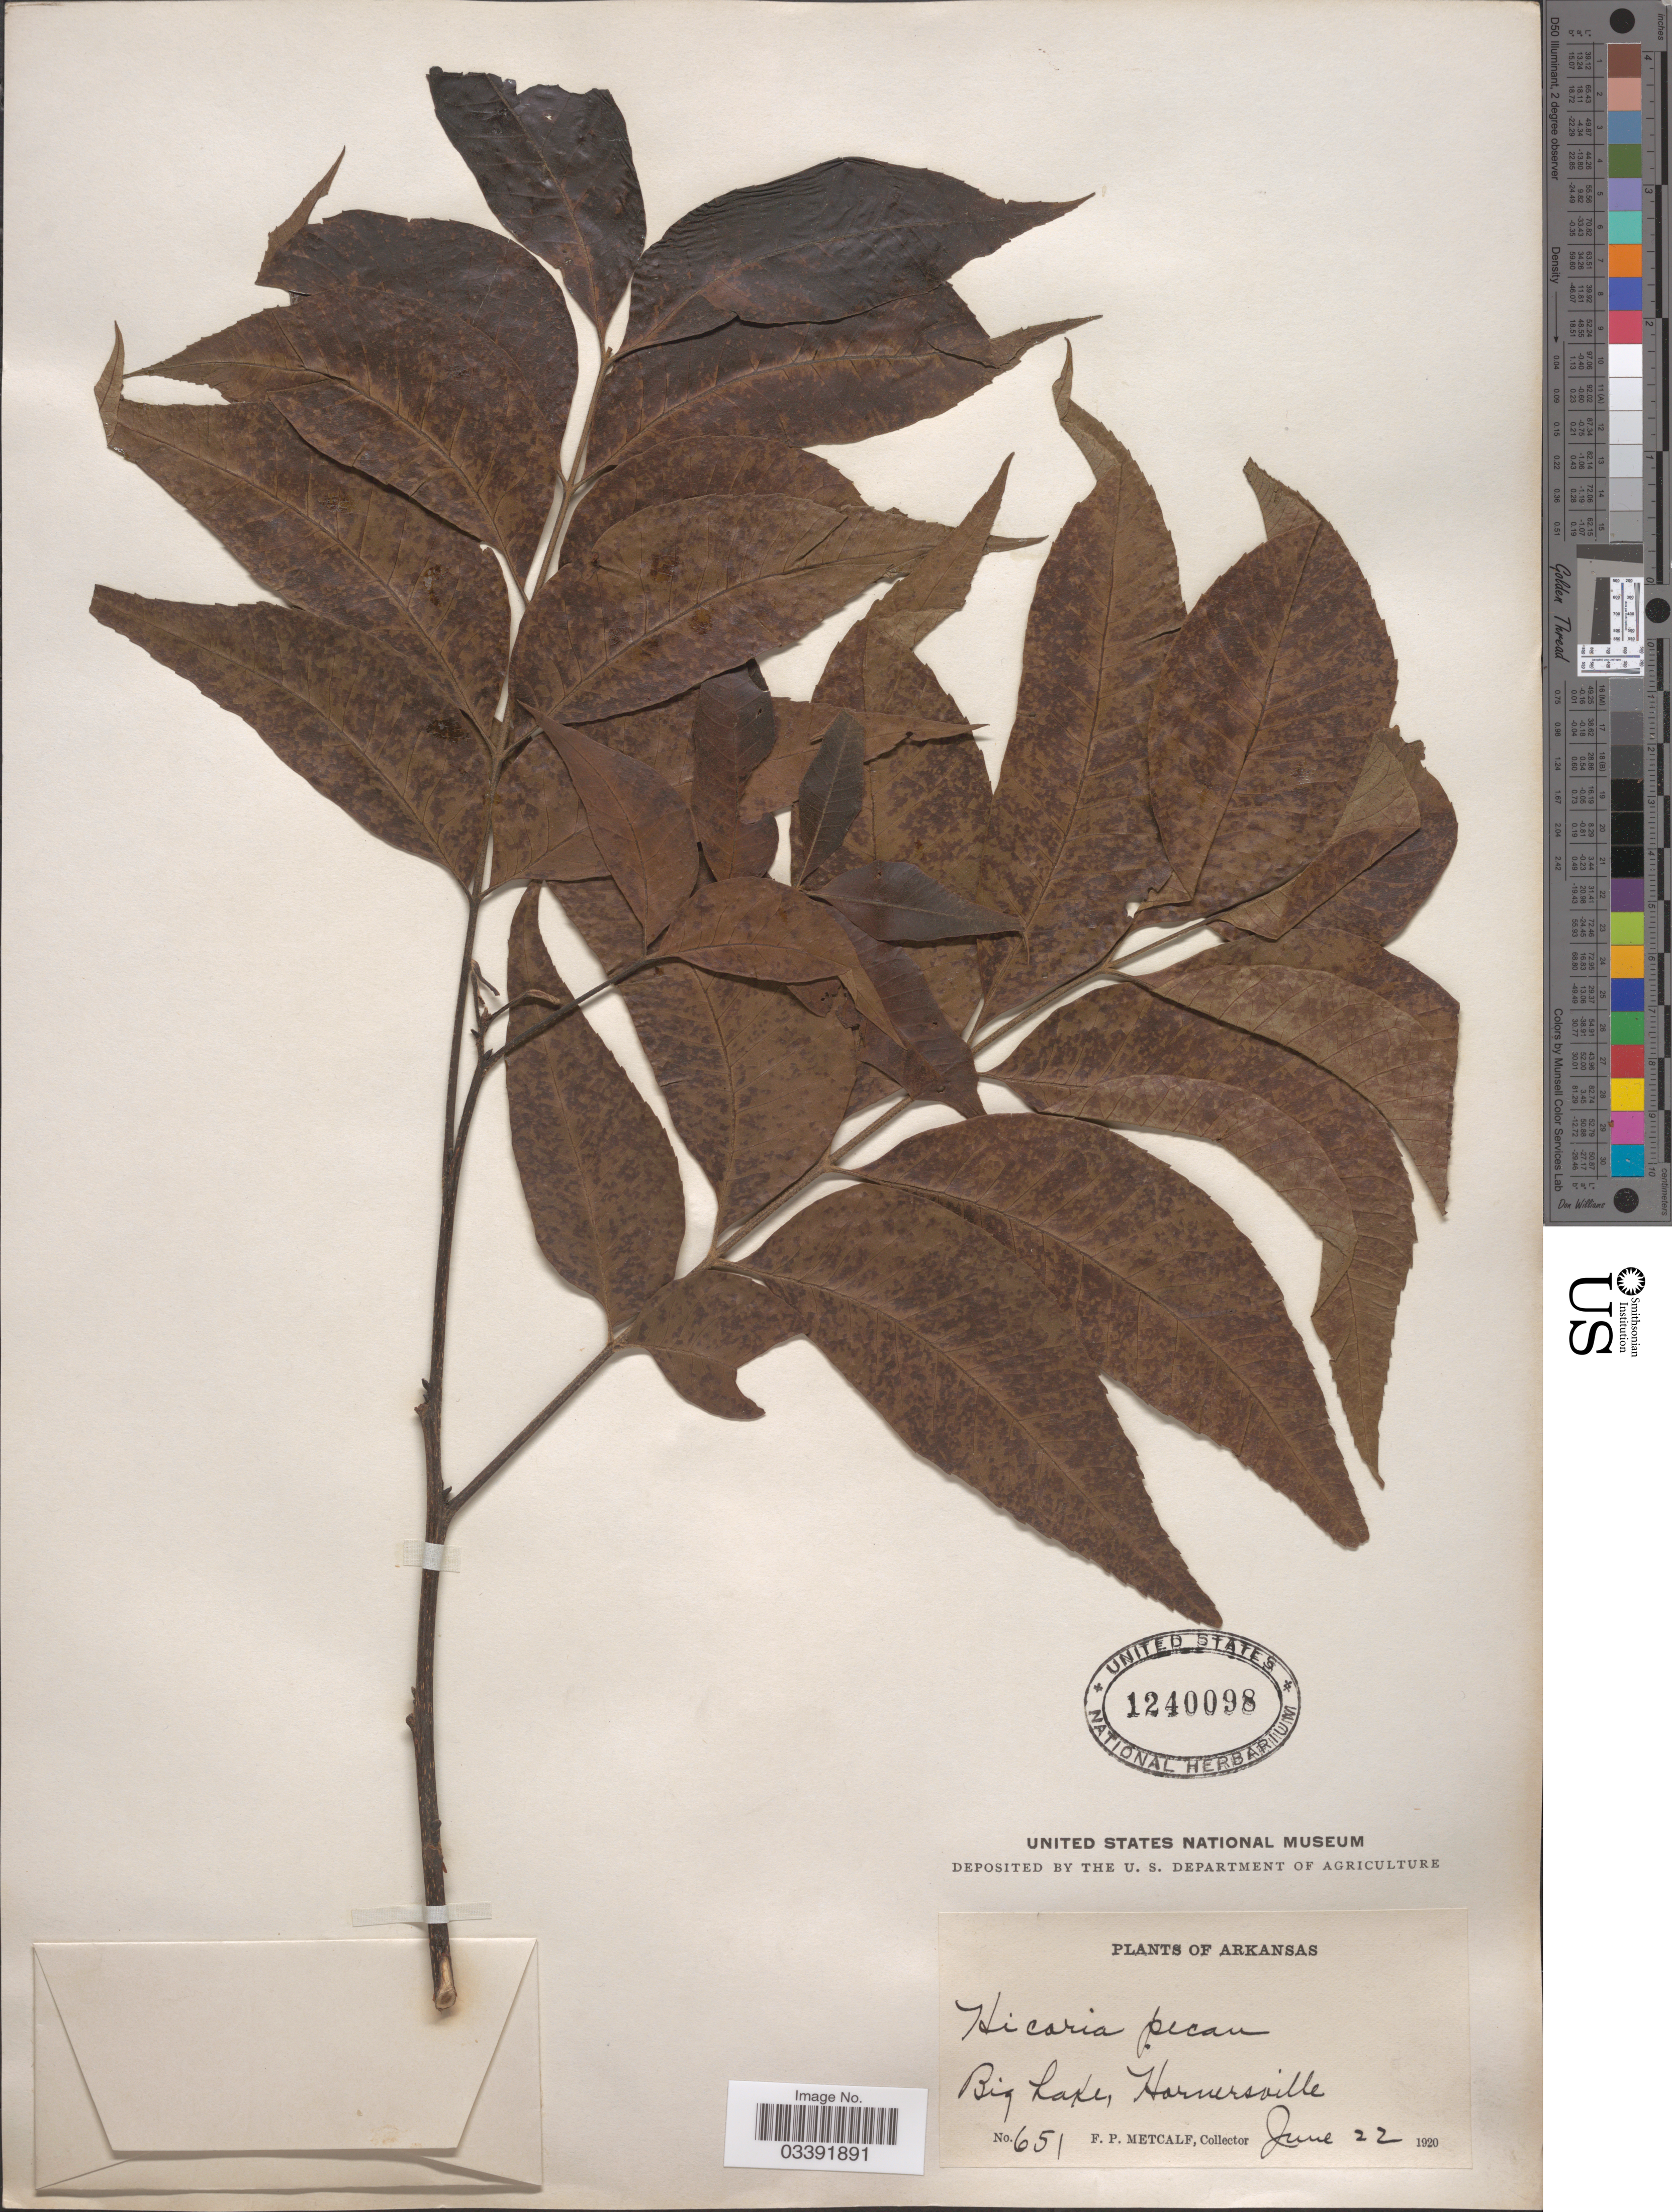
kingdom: Plantae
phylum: Tracheophyta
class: Magnoliopsida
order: Fagales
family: Juglandaceae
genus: Carya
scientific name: Carya illinoinensis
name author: (Wangenh.) K. Koch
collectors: F. Metcalf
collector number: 651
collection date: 1920-06-22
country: United States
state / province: Arkansas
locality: Big Lake, Hornersville.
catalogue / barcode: US 1240098